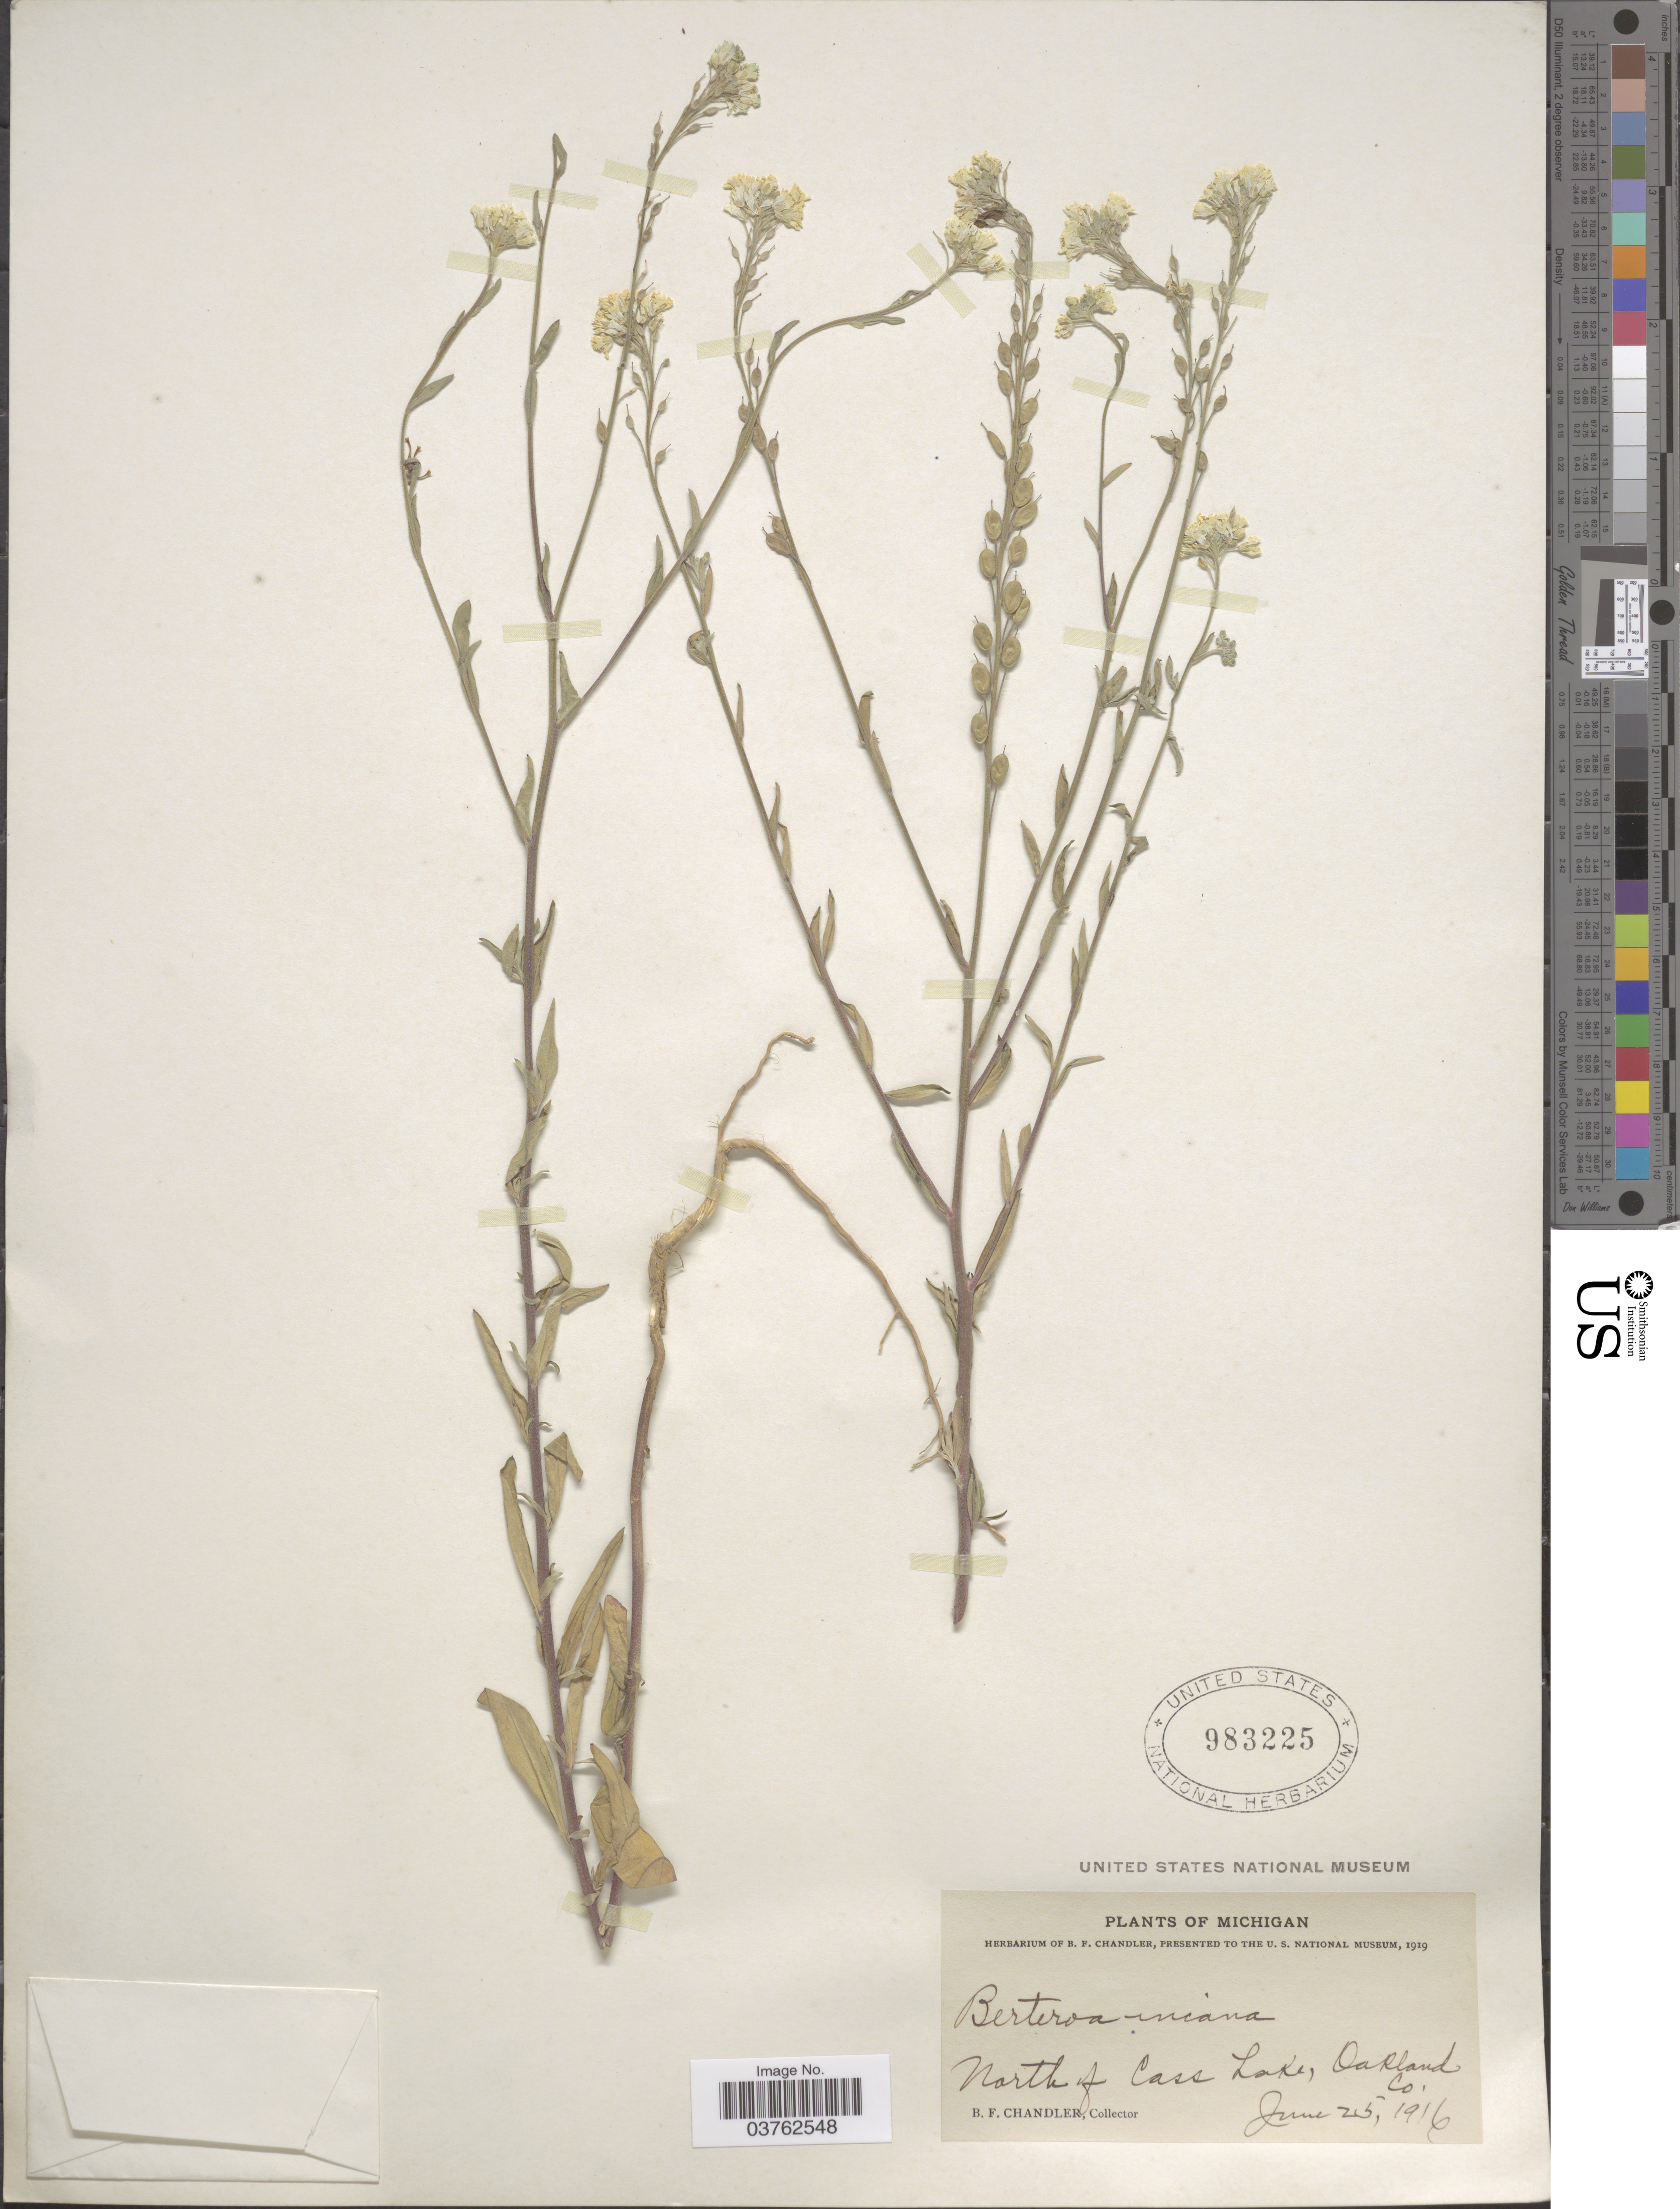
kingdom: Plantae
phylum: Tracheophyta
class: Magnoliopsida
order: Brassicales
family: Brassicaceae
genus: Berteroa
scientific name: Berteroa incana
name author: (L.) DC.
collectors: B. F. Chandler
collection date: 1916-06-25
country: United States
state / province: Michigan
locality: North of Cass Lake, Oakland Co.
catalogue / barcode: US 983225